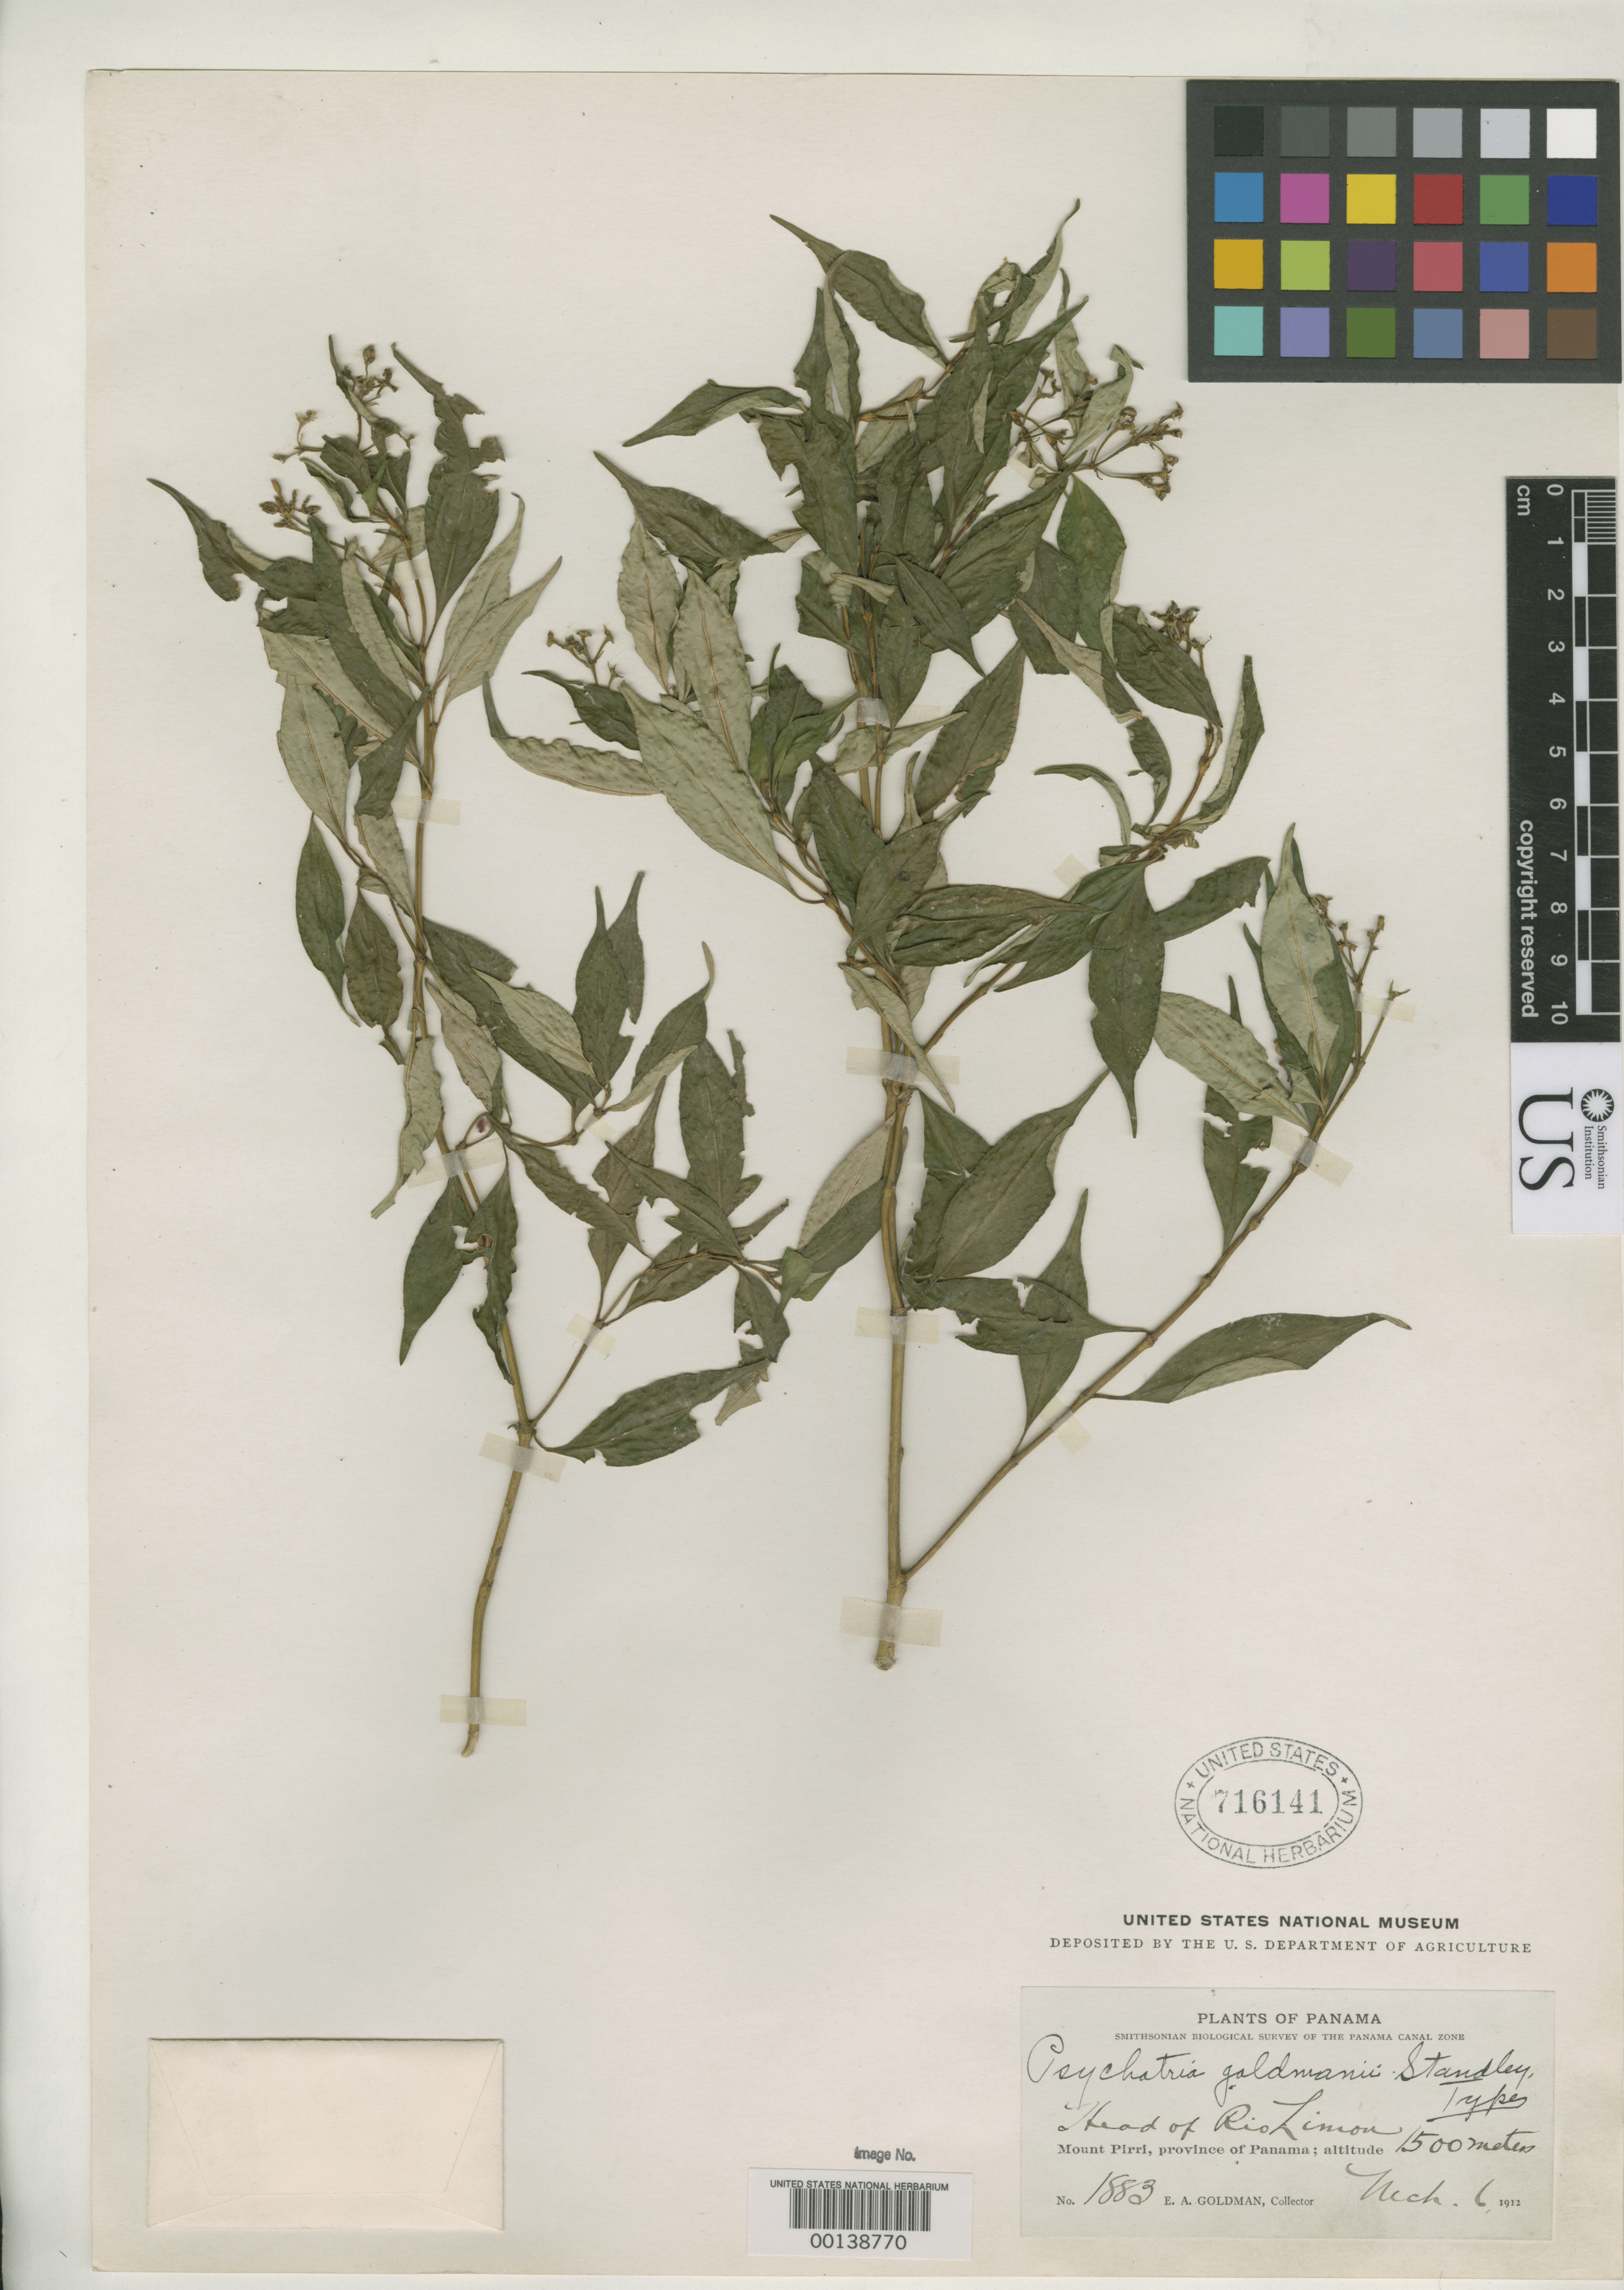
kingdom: Plantae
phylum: Tracheophyta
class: Magnoliopsida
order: Gentianales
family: Rubiaceae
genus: Psychotria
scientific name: Psychotria goldmanii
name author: Standl.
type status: Holotype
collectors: E. A. Goldman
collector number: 1883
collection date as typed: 06 Mar 1912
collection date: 1912-03-06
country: Panama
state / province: Panamá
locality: Head of Rio Limon, Mt. Pirre.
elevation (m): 1500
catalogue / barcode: US 716141